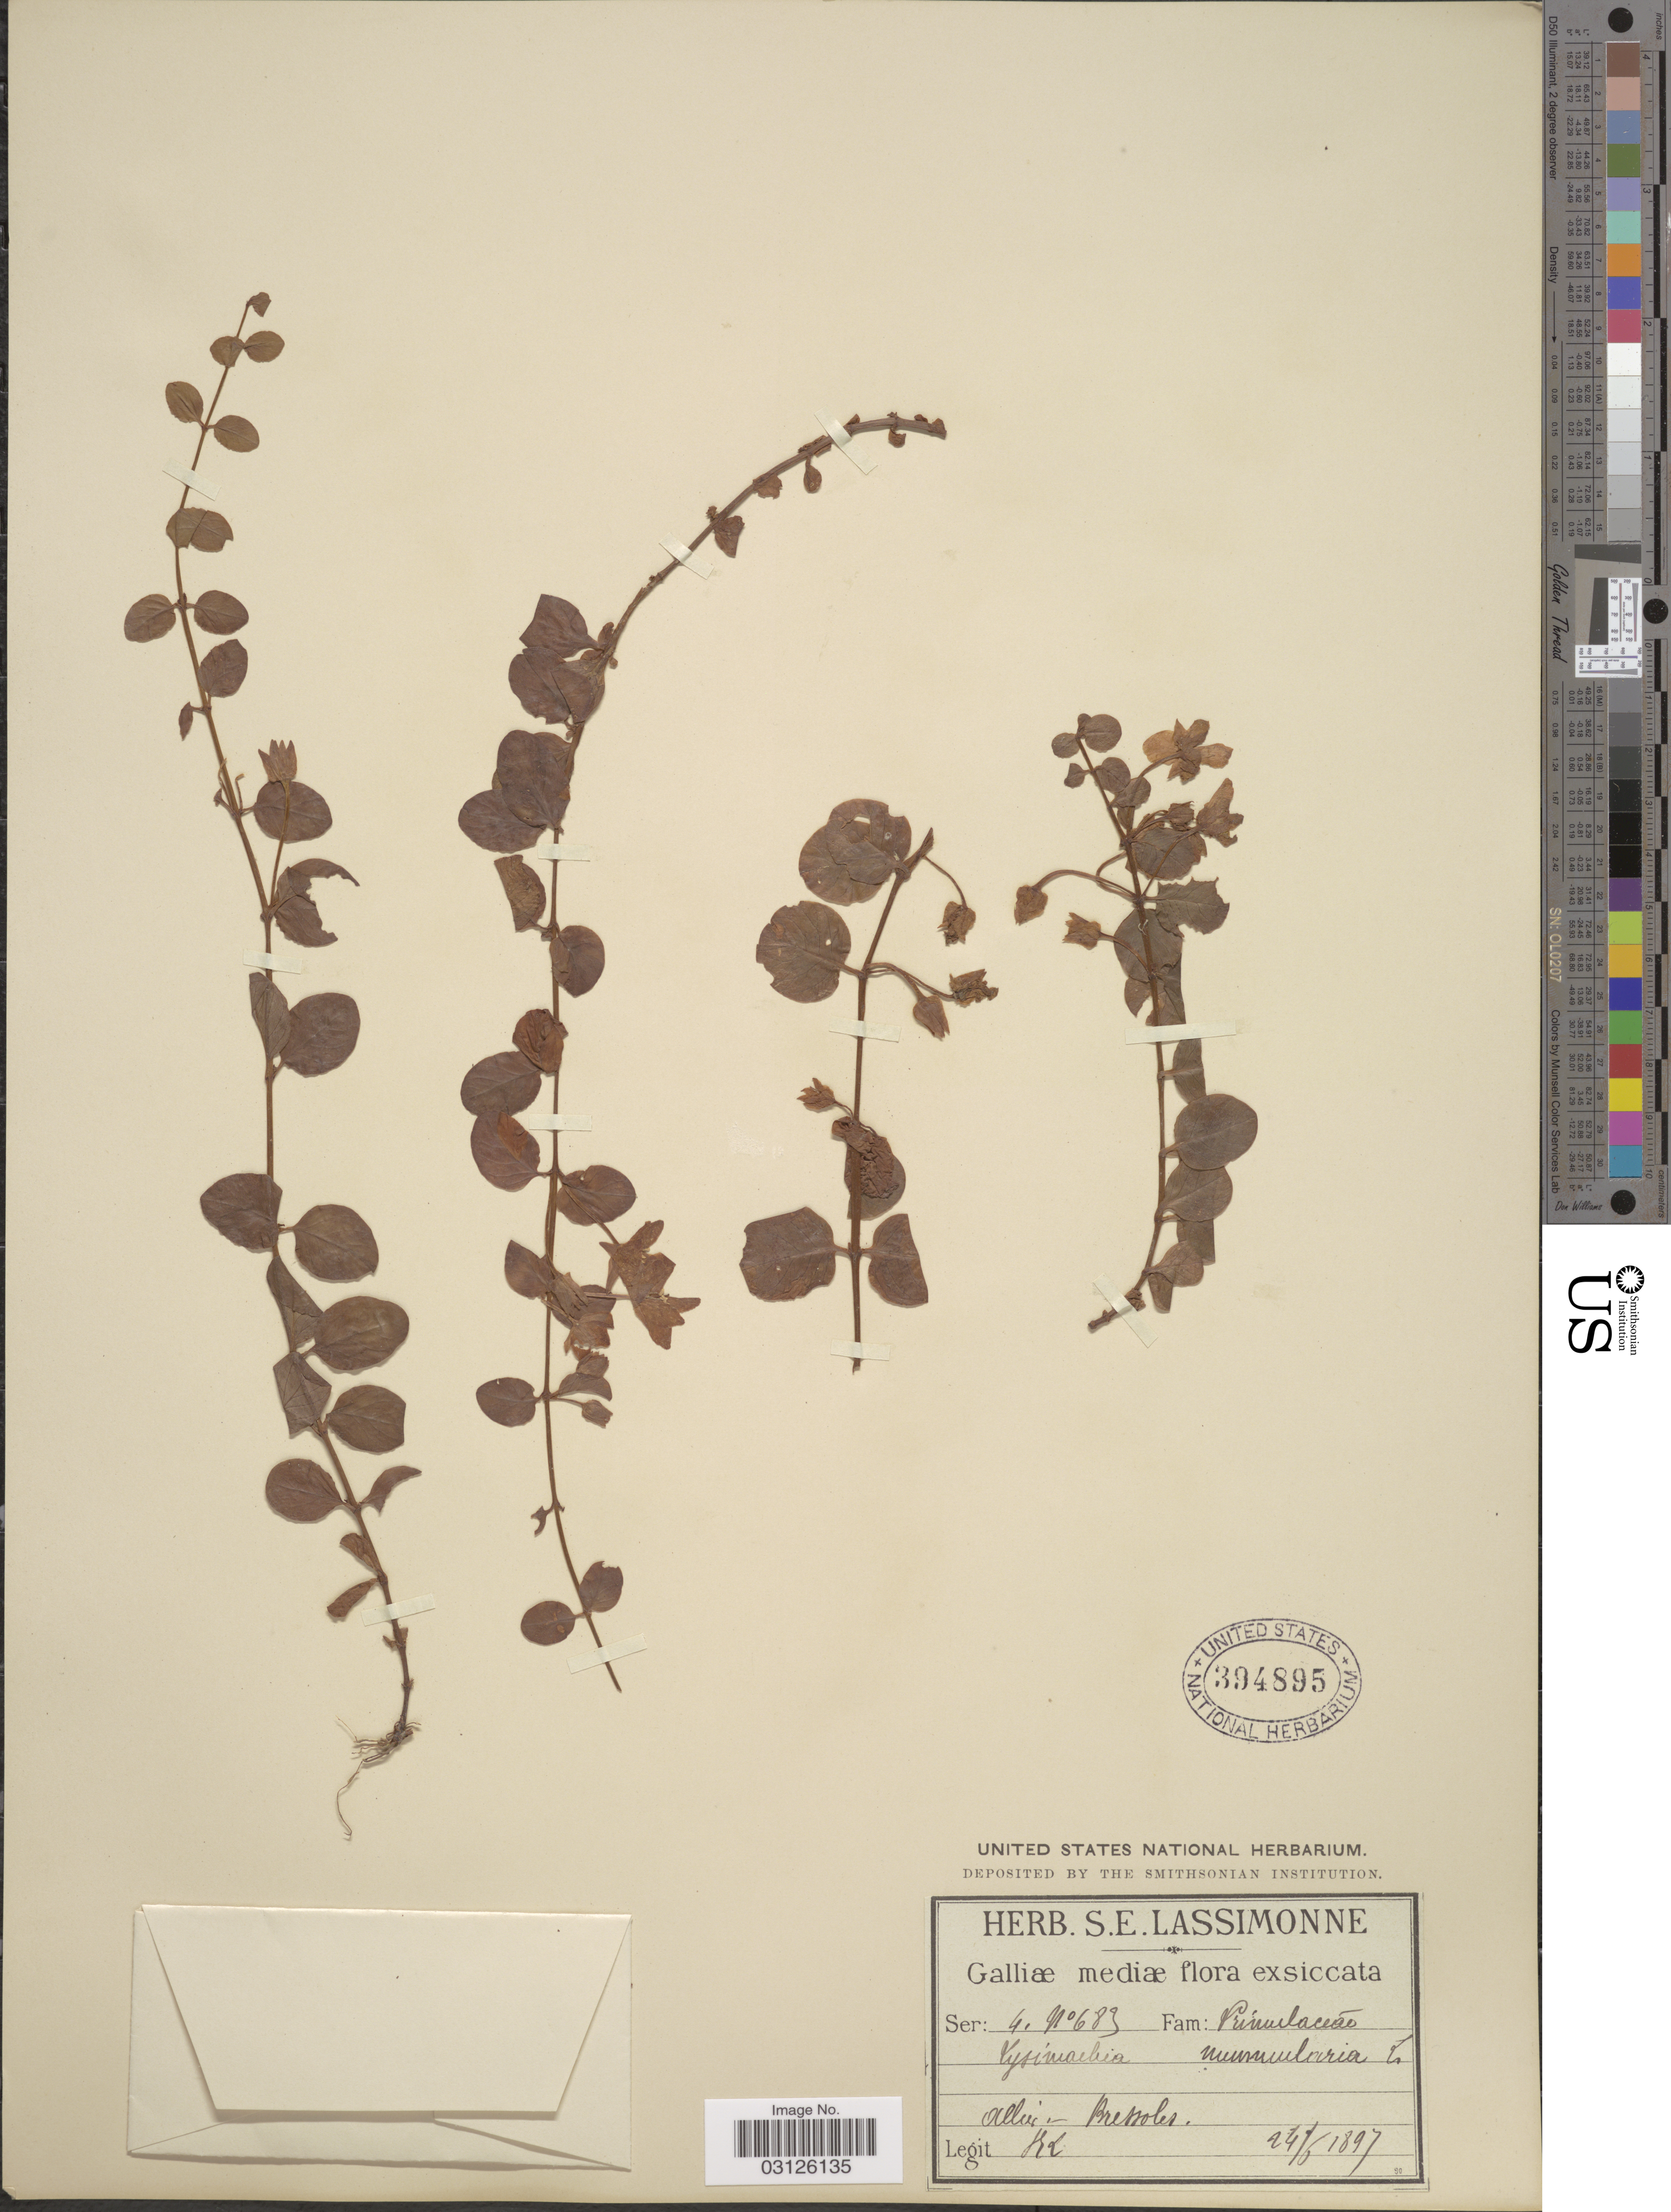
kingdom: Plantae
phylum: Tracheophyta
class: Magnoliopsida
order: Ericales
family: Primulaceae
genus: Lysimachia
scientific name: Lysimachia nummularia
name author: L.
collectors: S. Lassimonne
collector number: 683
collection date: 1897-06-24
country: France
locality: Galliæ mediæ. Allier-Bressoles.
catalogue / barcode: US 394895